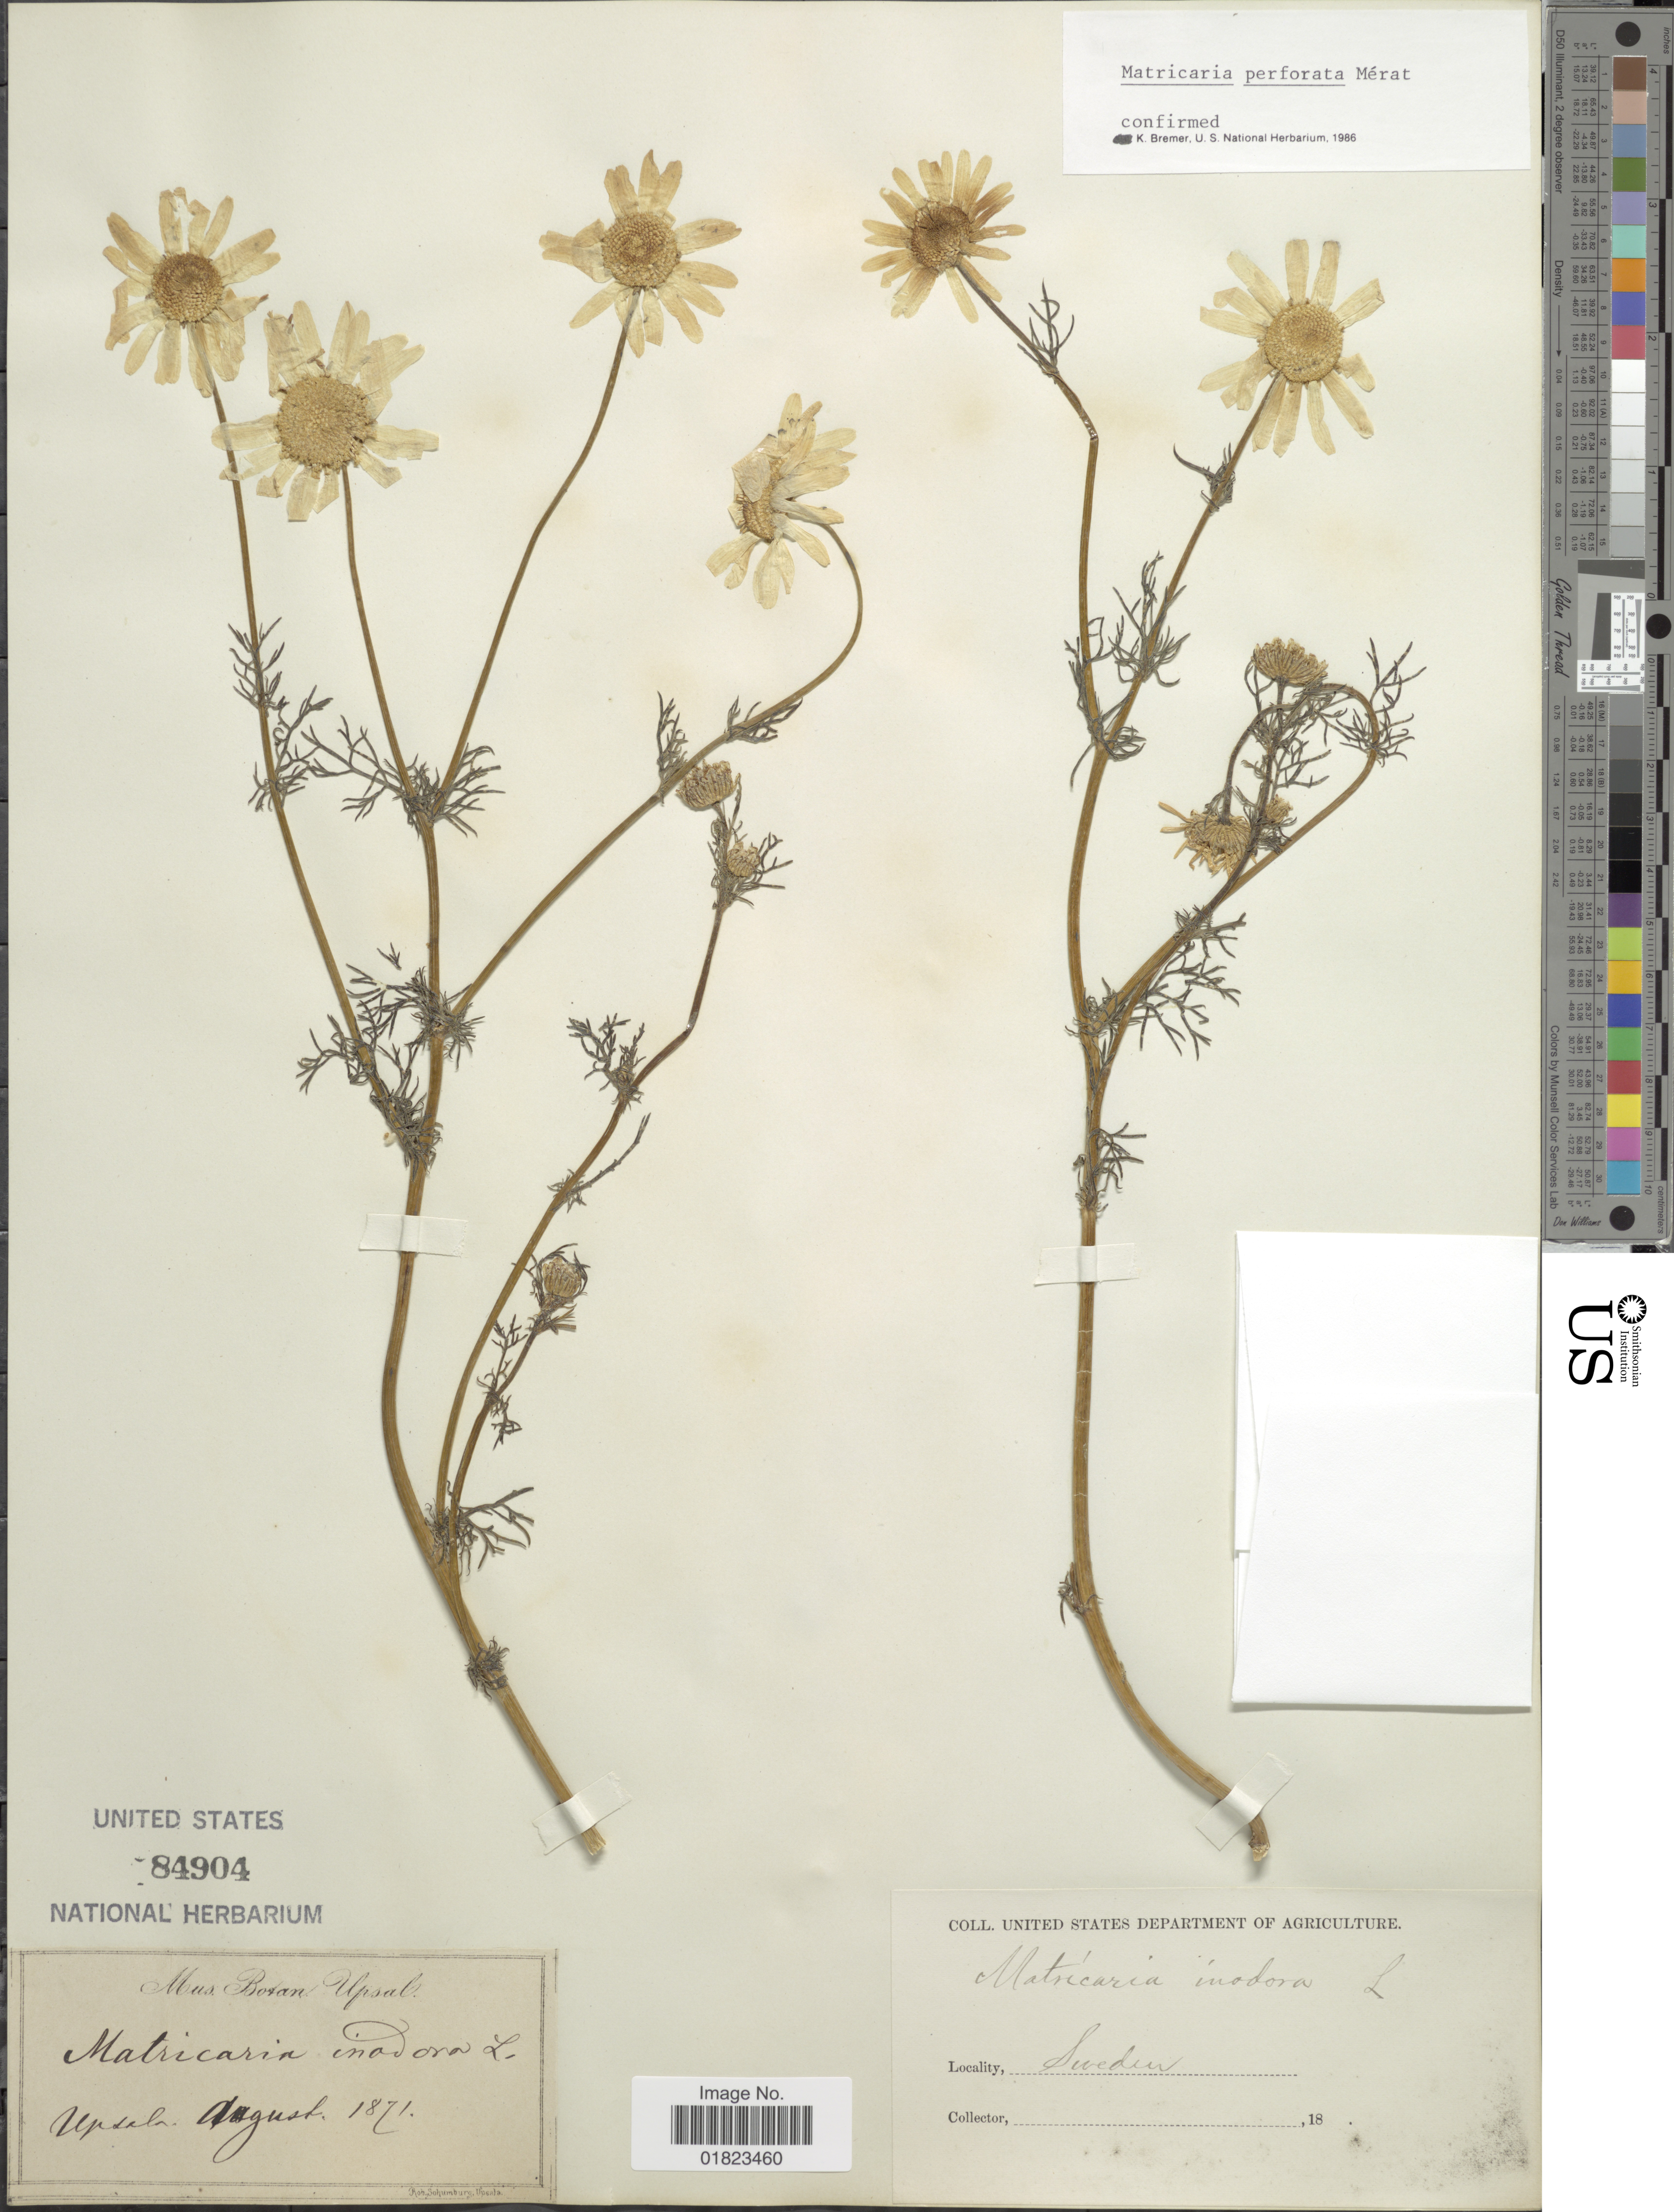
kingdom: Plantae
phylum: Tracheophyta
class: Magnoliopsida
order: Asterales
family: Asteraceae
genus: Tripleurospermum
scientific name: Tripleurospermum perforatum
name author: (Mérat) Laínz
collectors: United States Department of Agriculture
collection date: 1871-08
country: Sweden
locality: Upsala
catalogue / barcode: US 84904